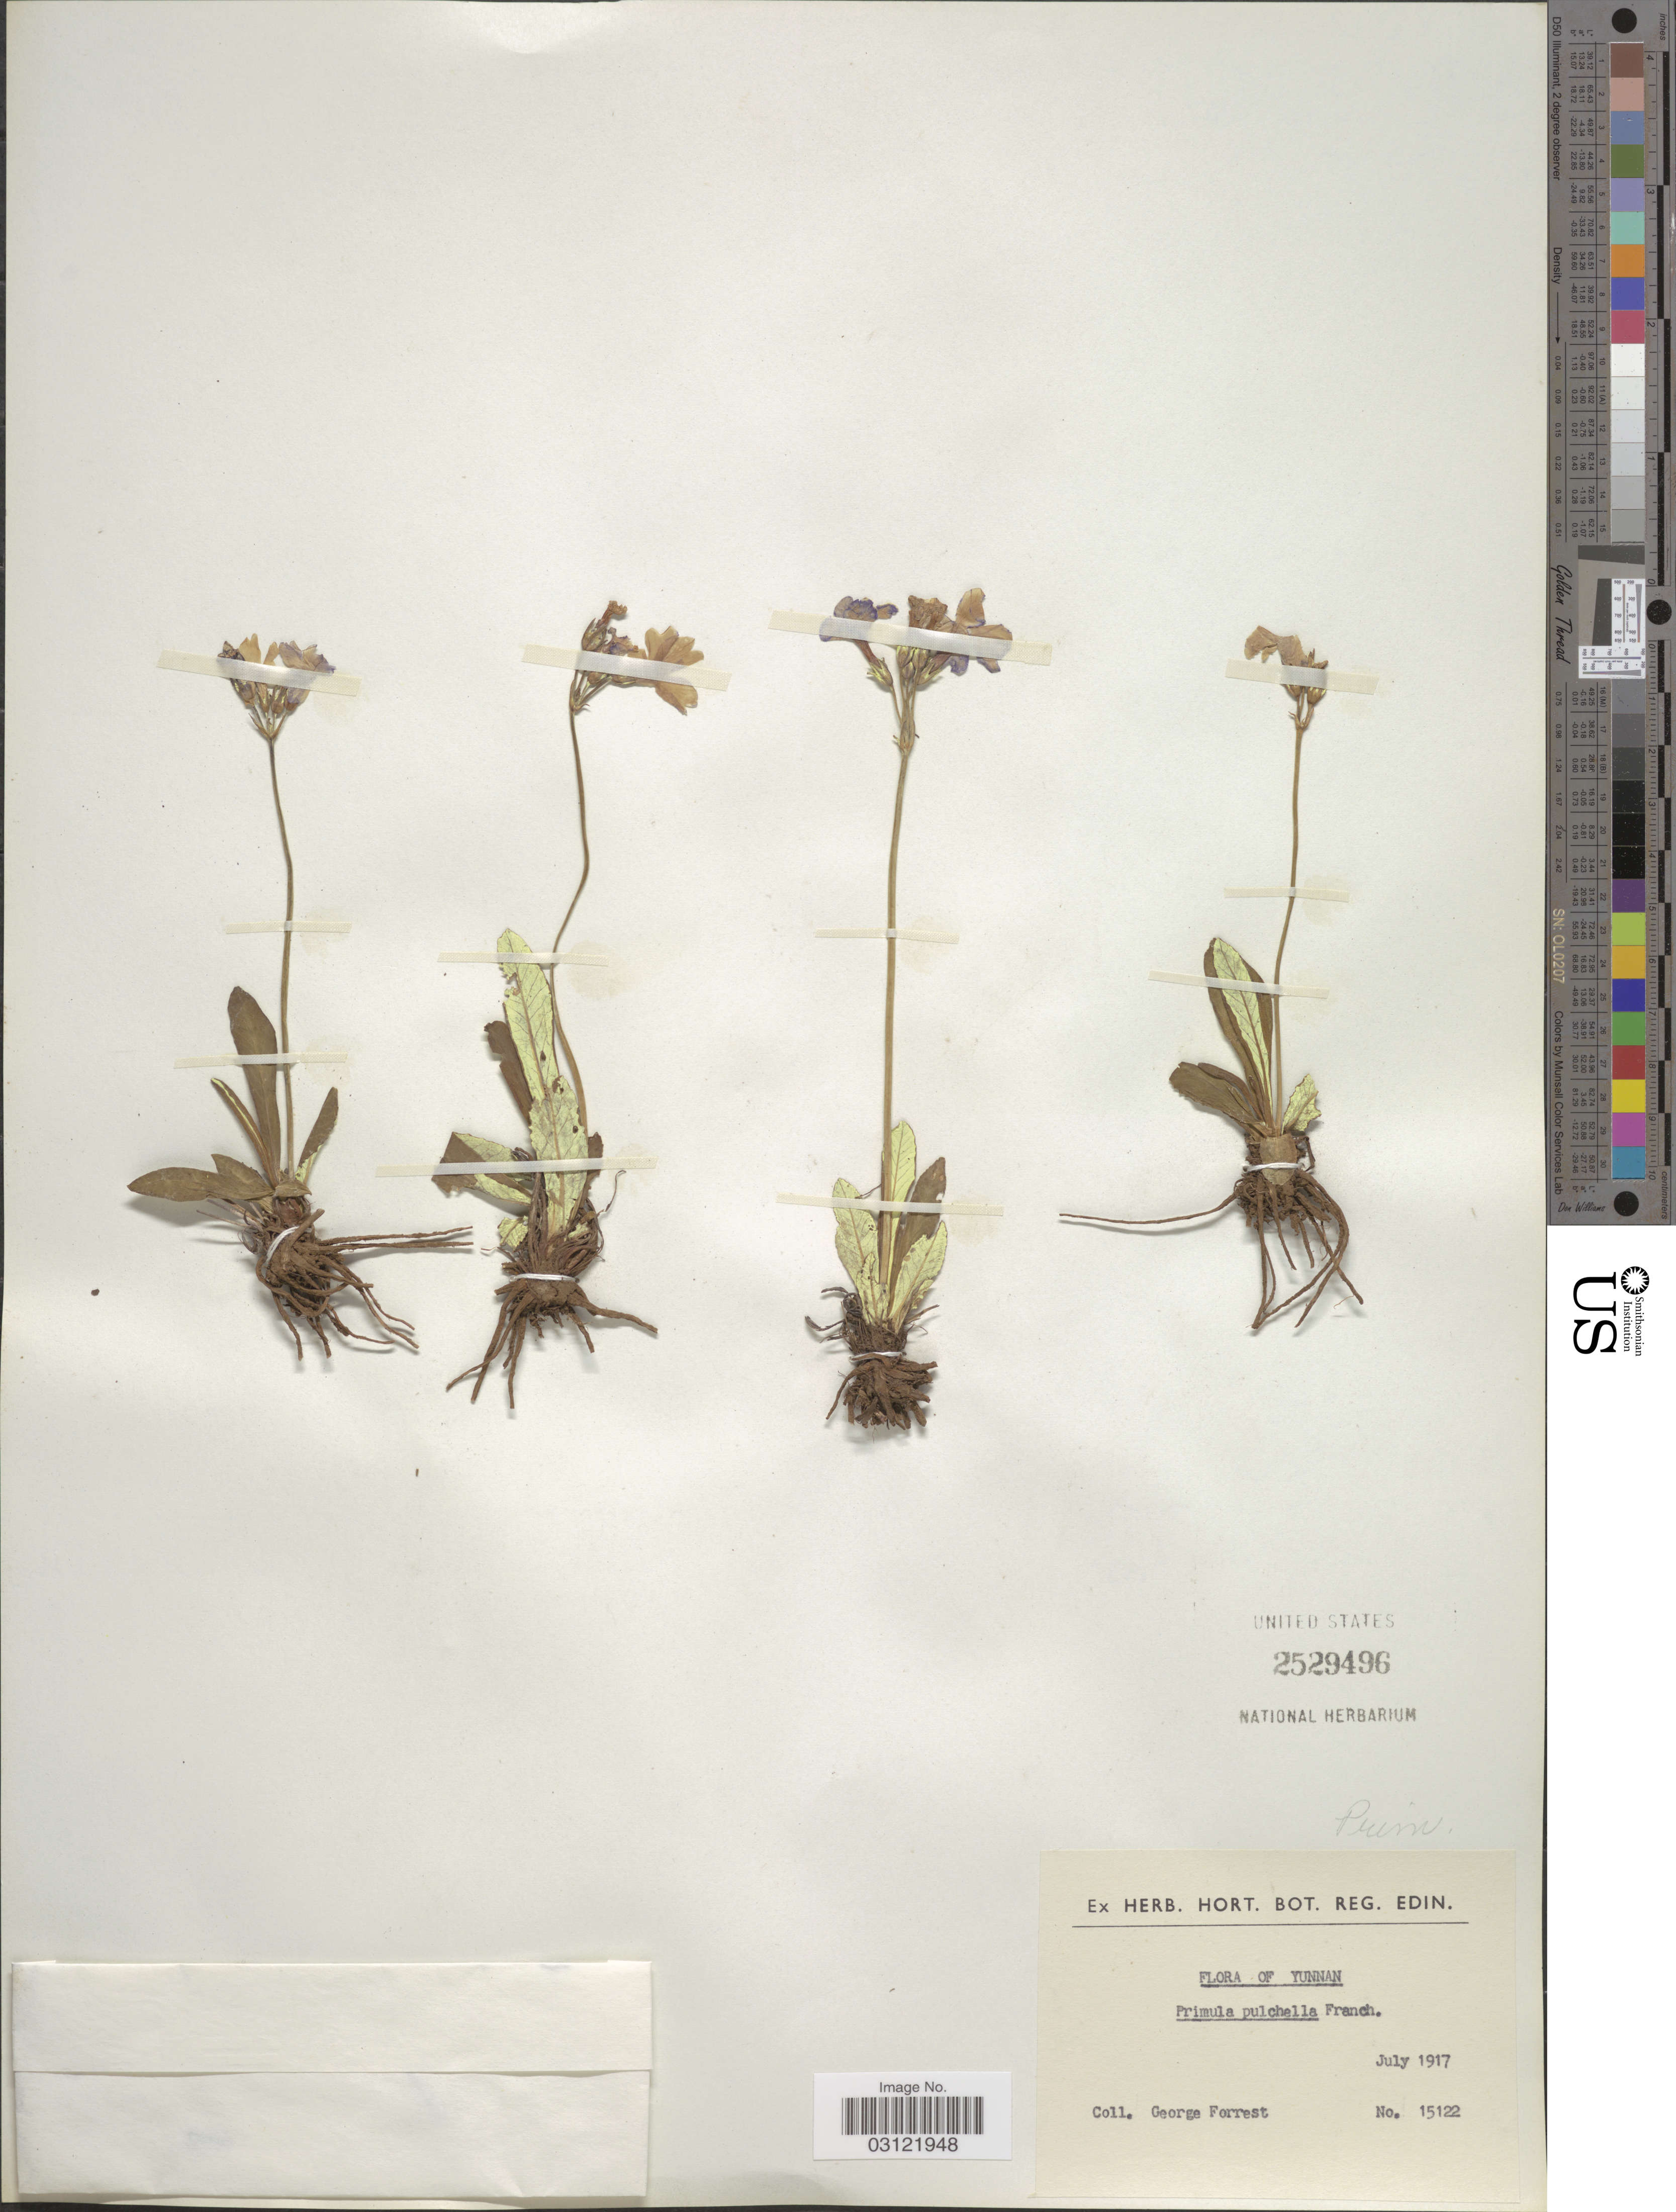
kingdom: Plantae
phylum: Tracheophyta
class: Magnoliopsida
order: Ericales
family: Primulaceae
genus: Primula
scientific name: Primula pulchella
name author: Franch.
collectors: G. Forrest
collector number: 15122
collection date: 1917-07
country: China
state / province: Yunnan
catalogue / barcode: US 2529496